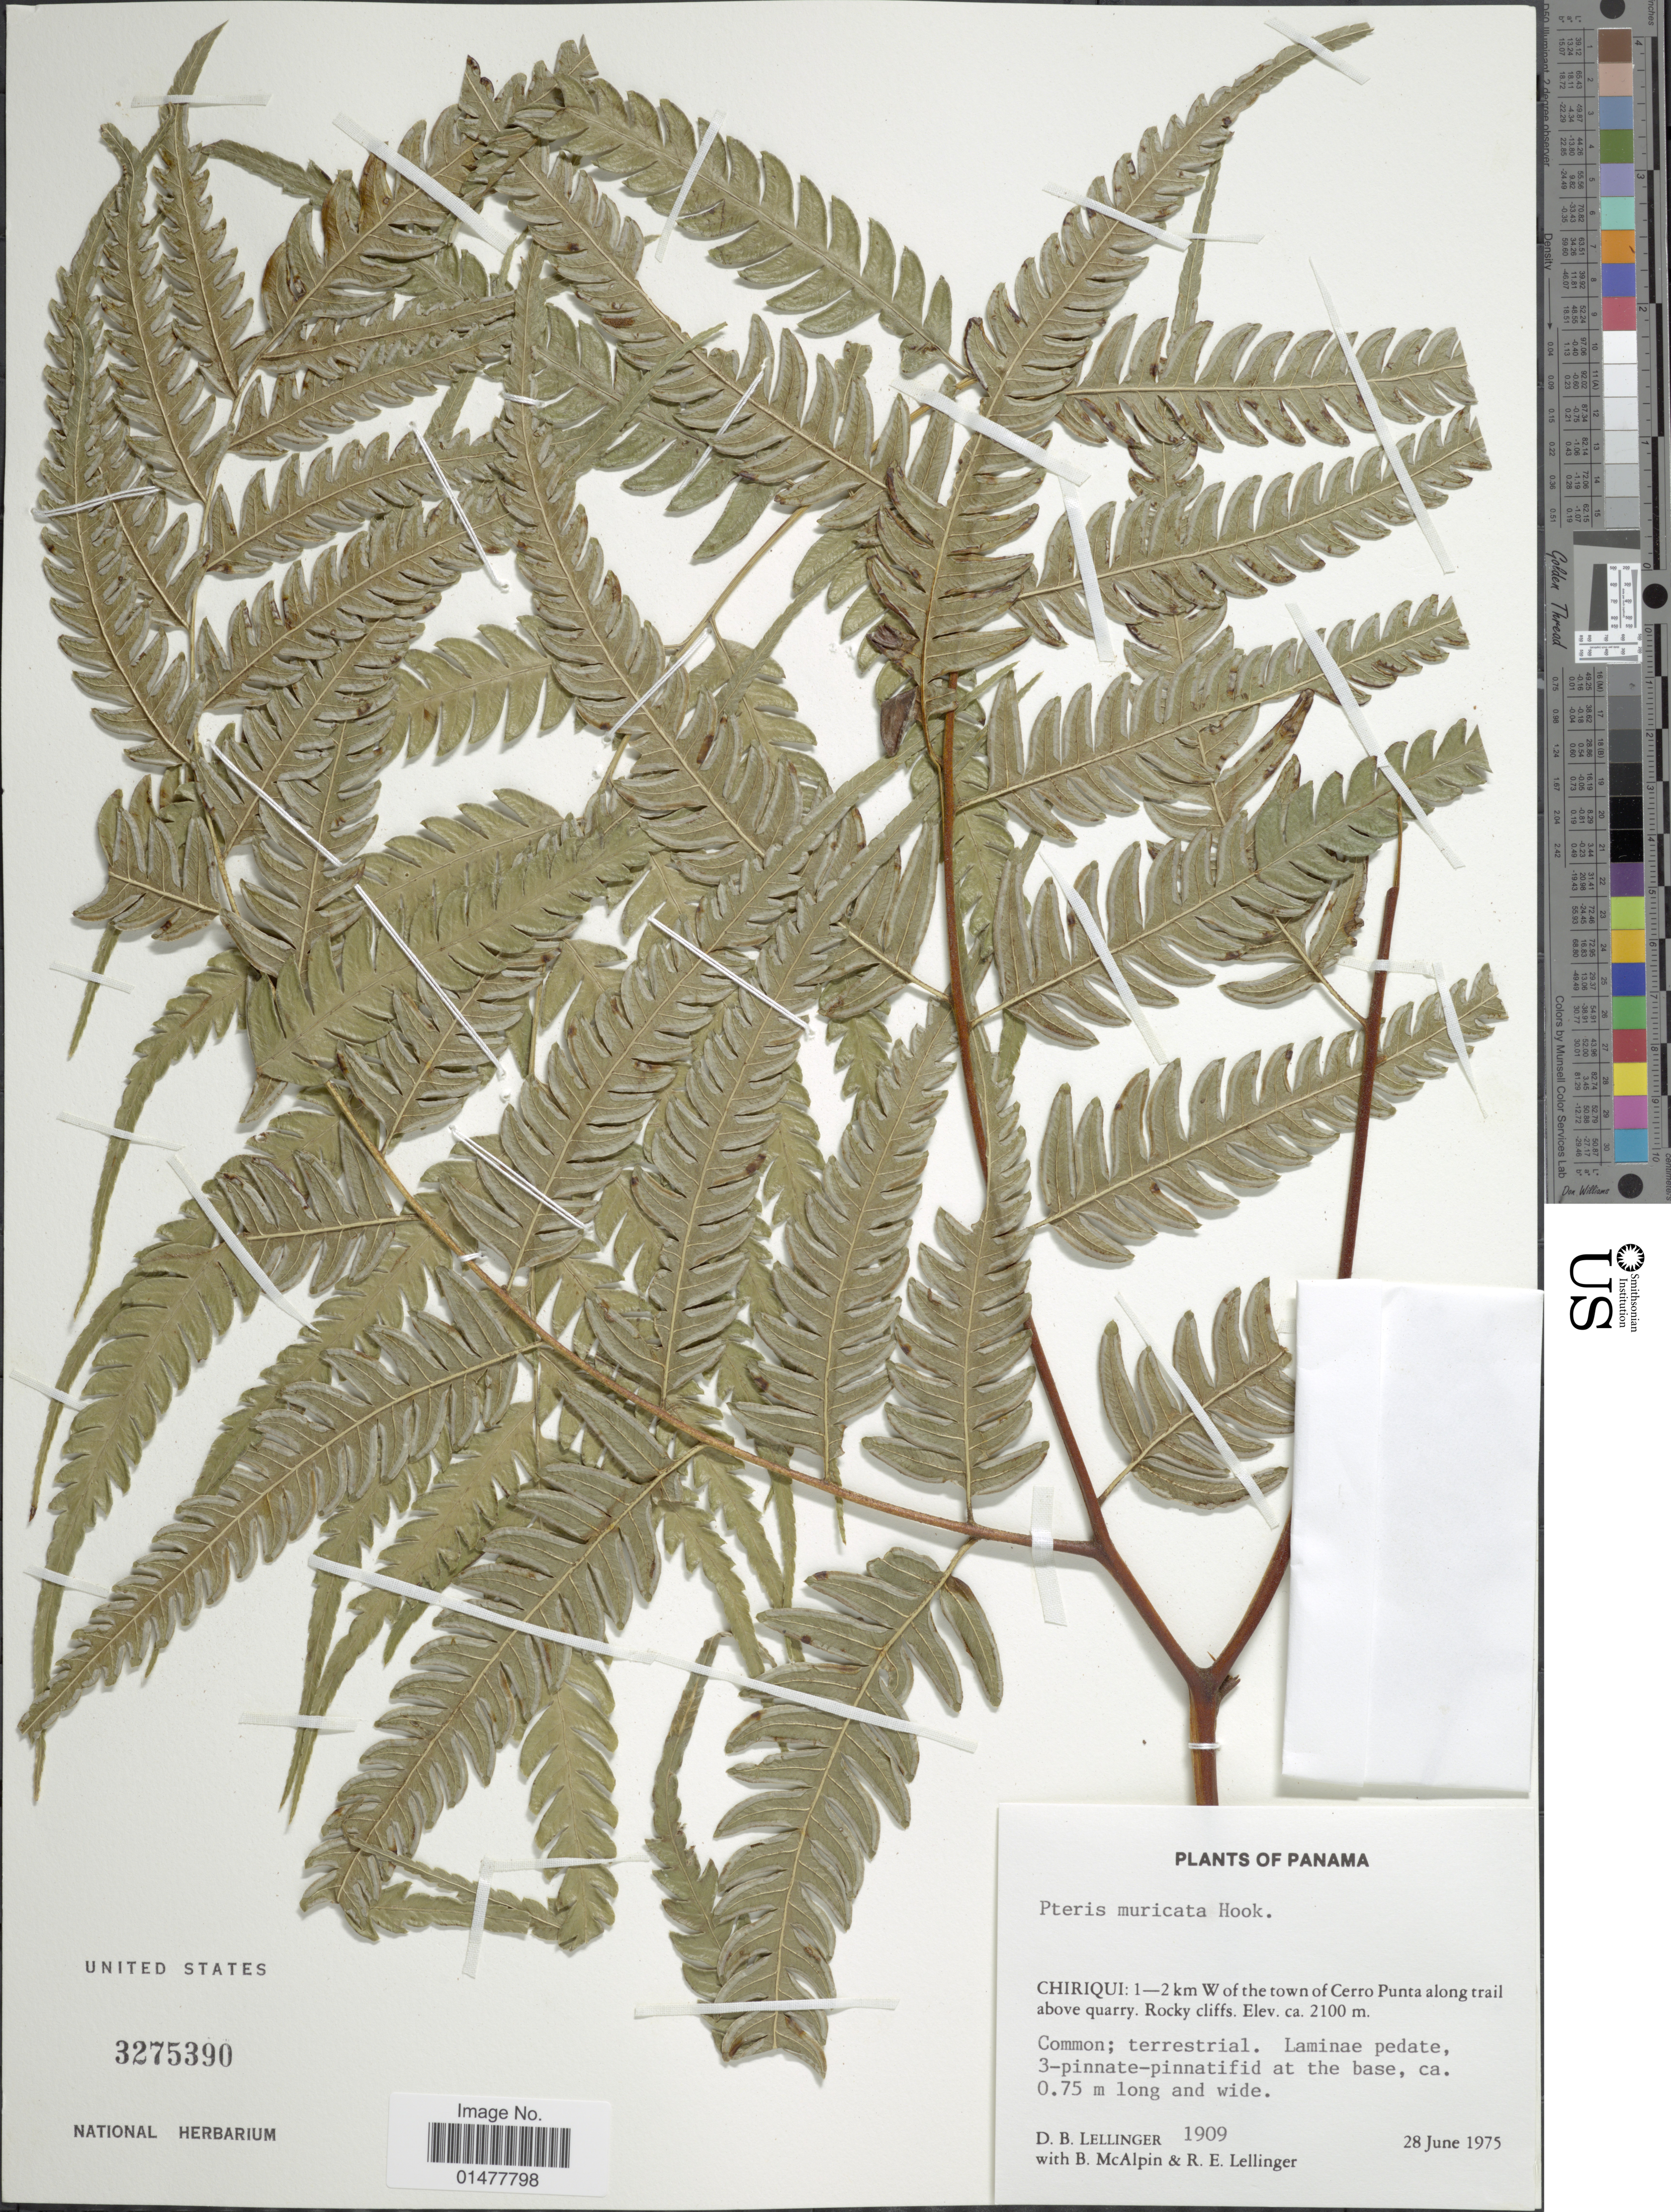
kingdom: Plantae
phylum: Tracheophyta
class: Polypodiopsida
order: Polypodiales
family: Pteridaceae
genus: Pteris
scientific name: Pteris muricata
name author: Rosenst.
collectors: D. B. Lellinger, B. McAlpin & R. E. Lellinger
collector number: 1909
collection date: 1975-06-28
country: Panama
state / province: Chiriqui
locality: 1-2km W of the town Cerro Punta along trail above quarry.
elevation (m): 2100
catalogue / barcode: US 3275390